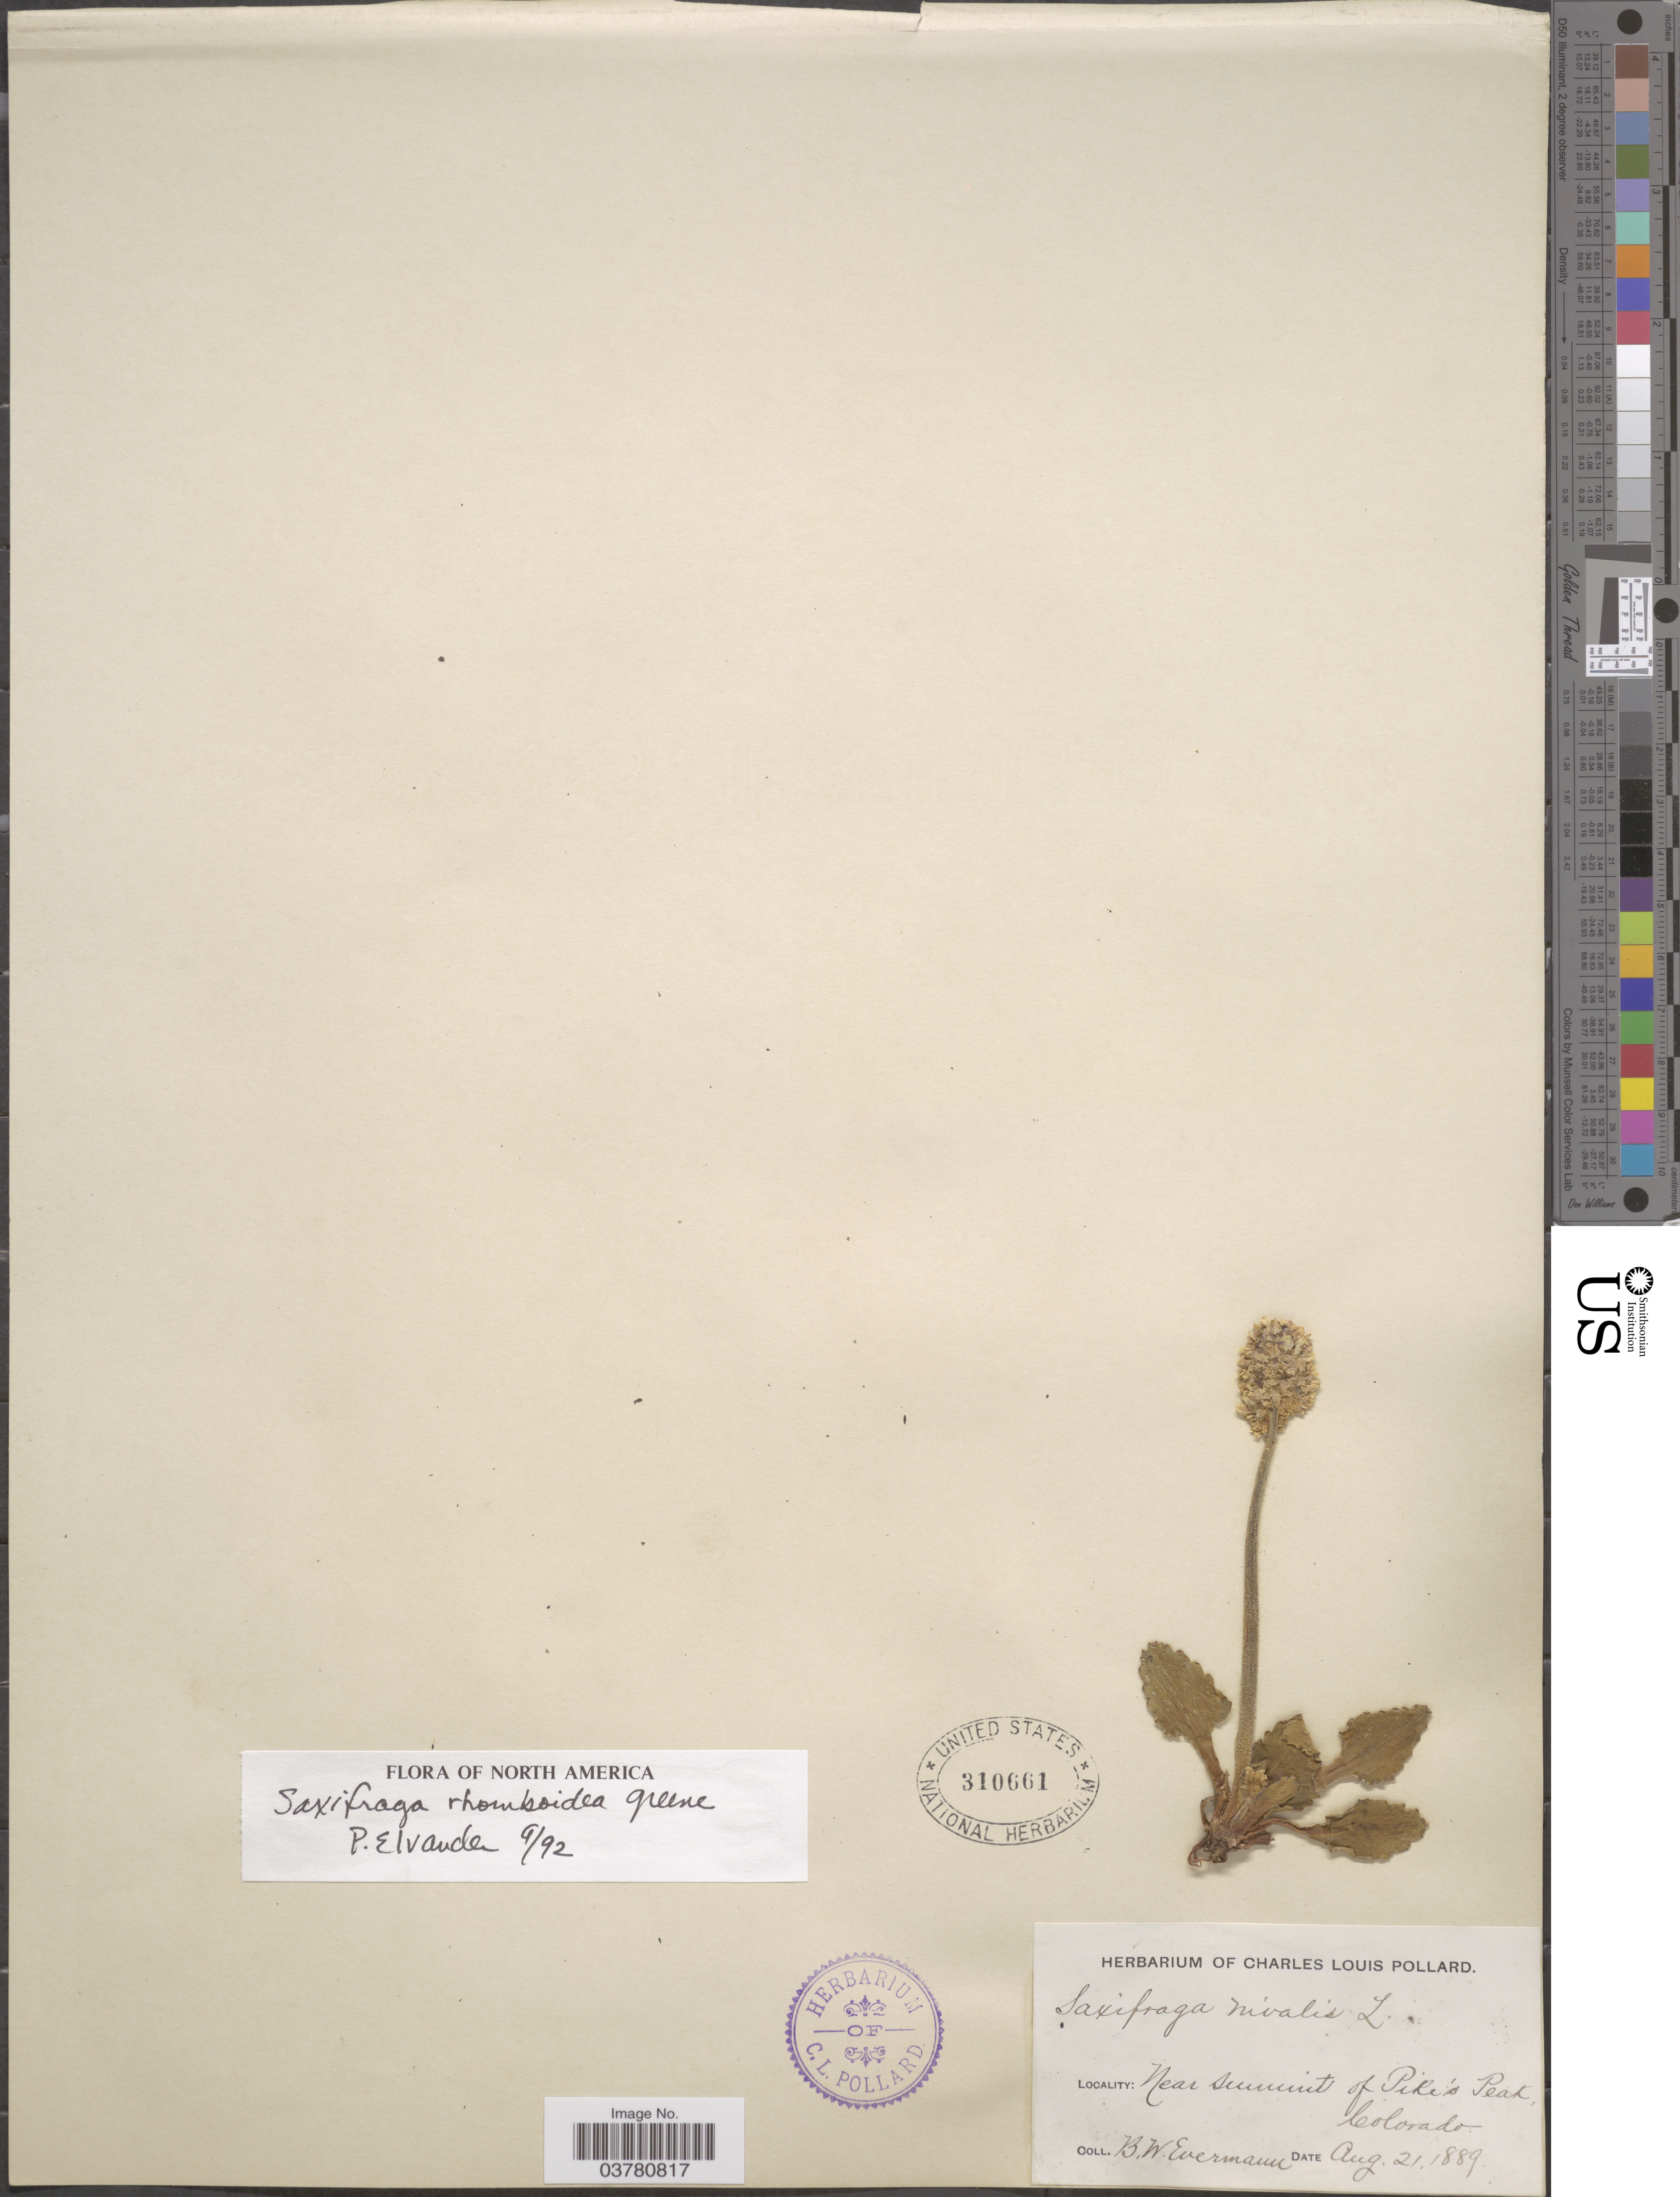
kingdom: Plantae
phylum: Tracheophyta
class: Magnoliopsida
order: Saxifragales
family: Saxifragaceae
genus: Micranthes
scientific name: Micranthes rhomboidea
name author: (Greene) Small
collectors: B. W. Evermann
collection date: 1889-08-21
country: United States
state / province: Colorado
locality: Near summit of Pike's Peak.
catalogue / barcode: US 310661